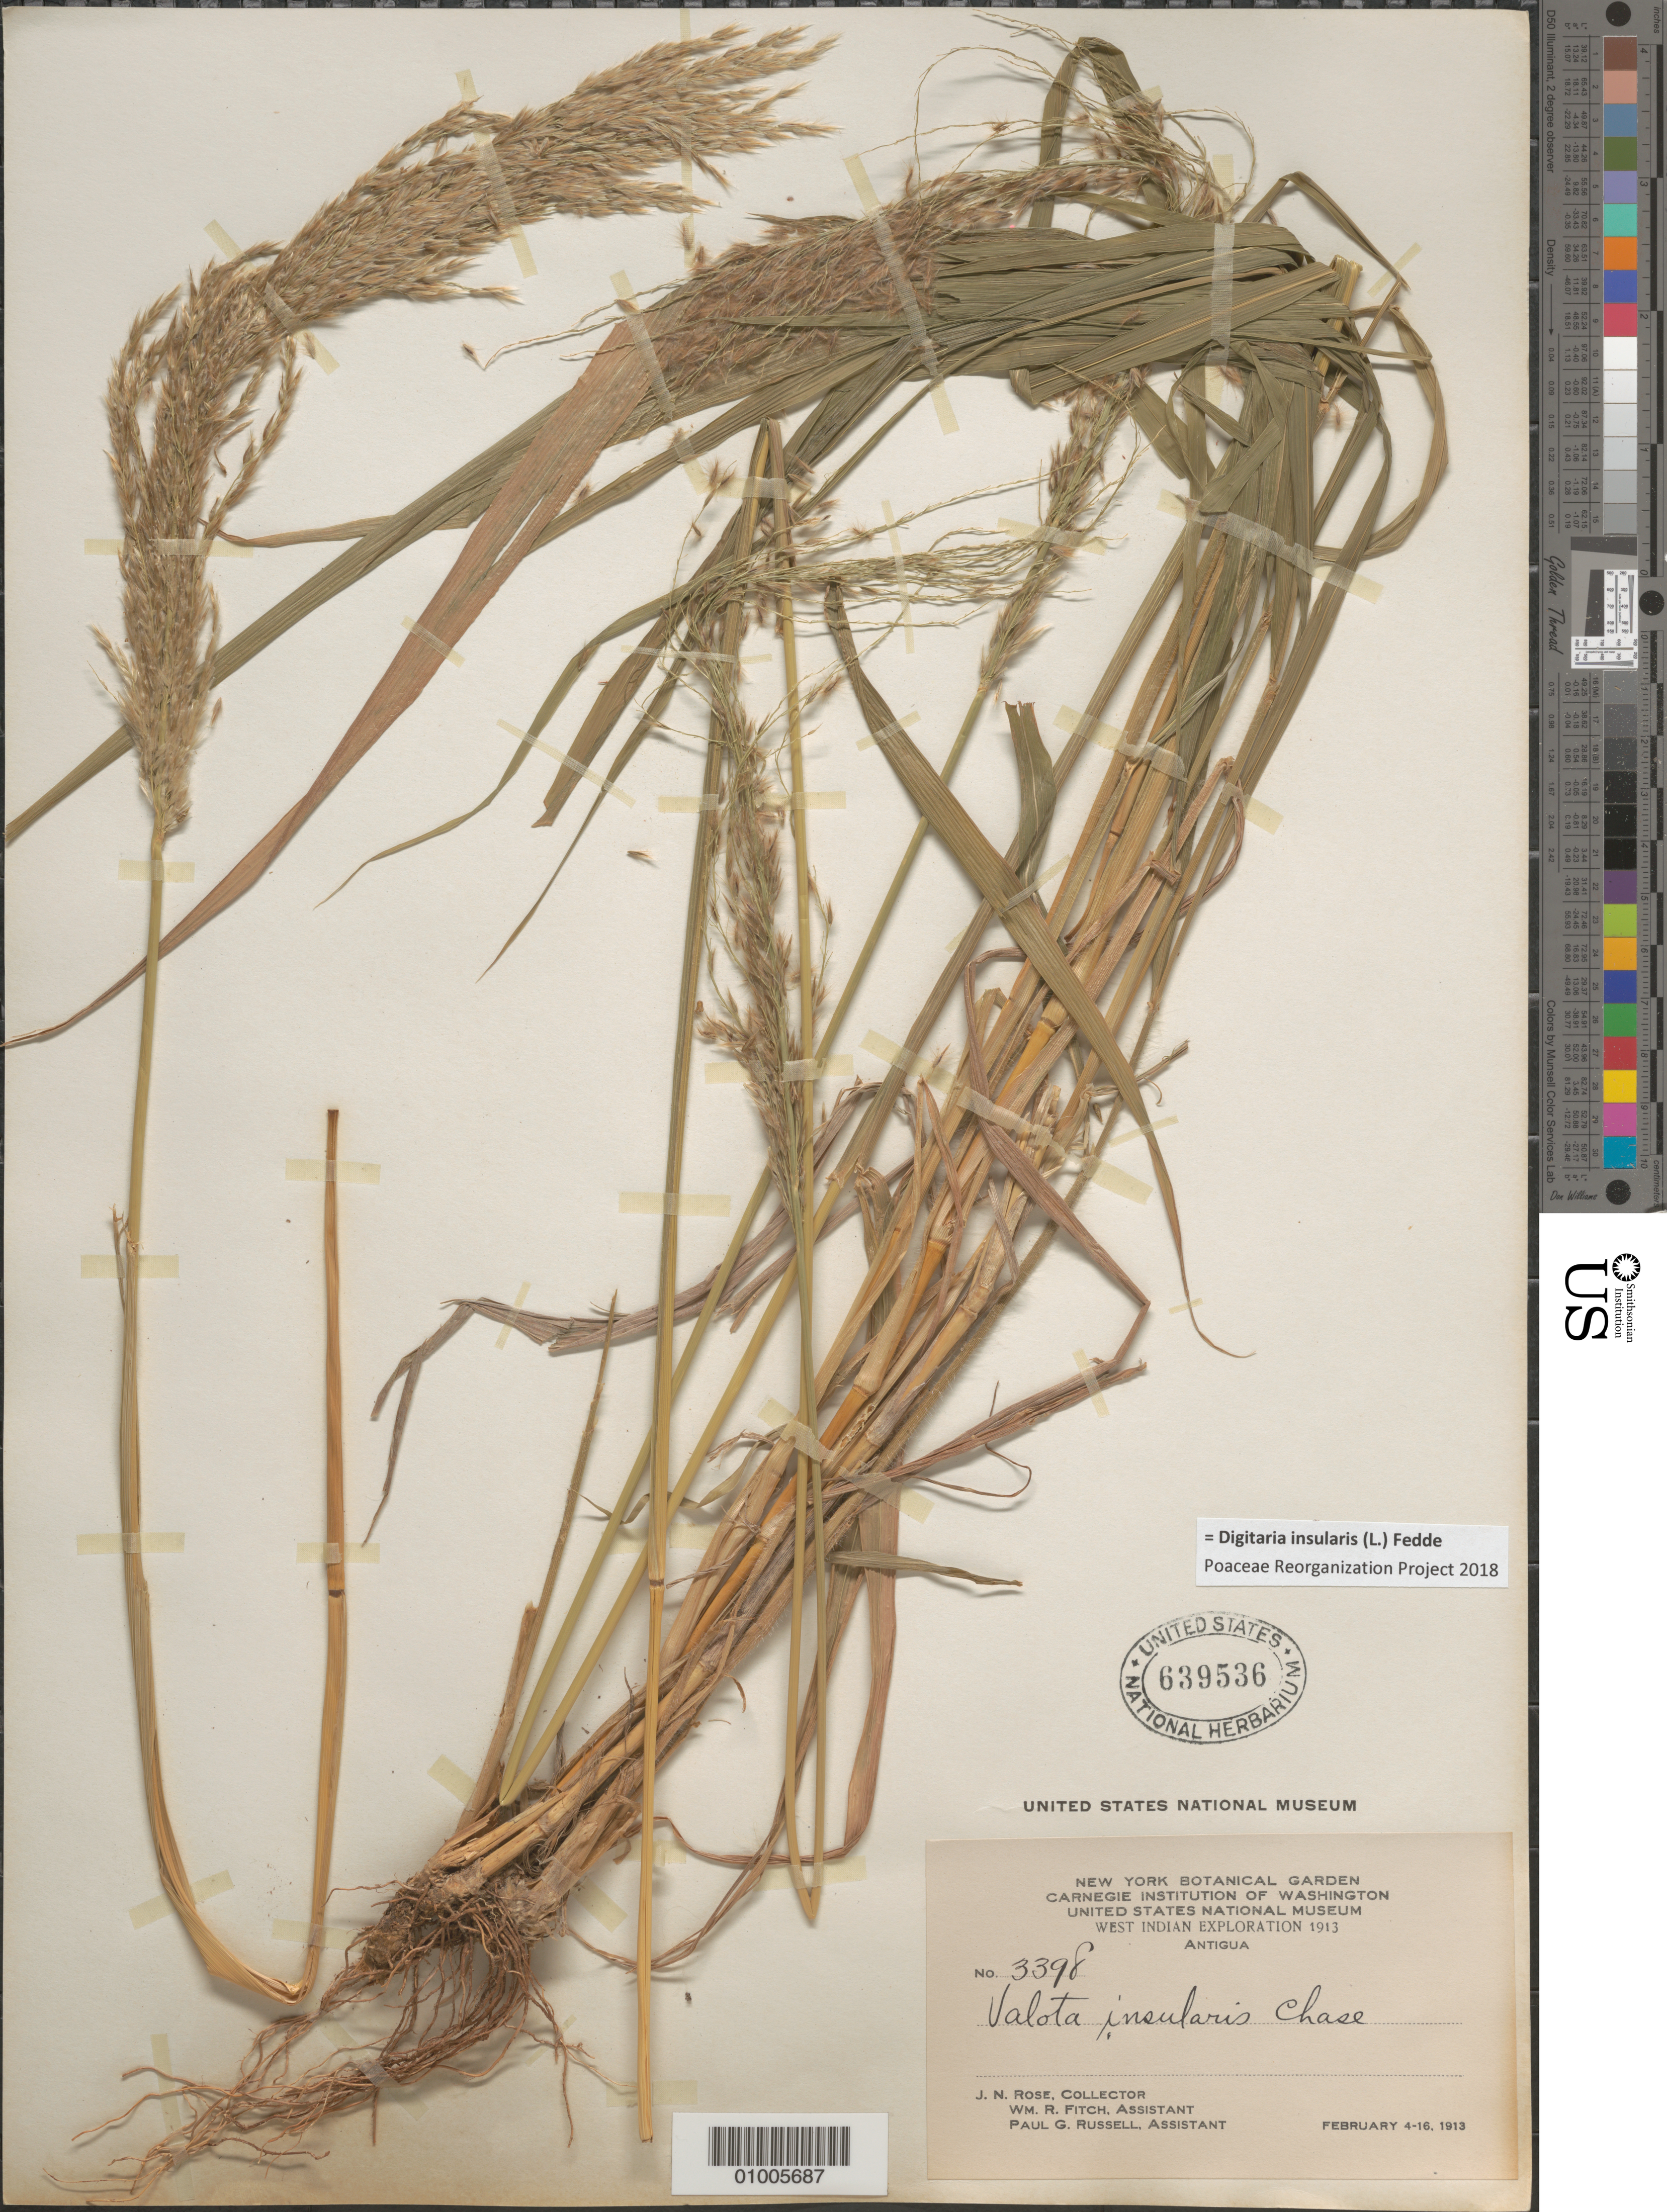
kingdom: Plantae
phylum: Tracheophyta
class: Liliopsida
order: Poales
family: Poaceae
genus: Digitaria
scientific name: Digitaria insularis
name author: (L.) Mez ex Ekman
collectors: J. N. Rose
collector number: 3398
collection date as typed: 04 Feb 1913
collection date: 1913-02-04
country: Antigua and Barbuda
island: Antigua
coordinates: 0 N, 0 E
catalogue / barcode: US 639536